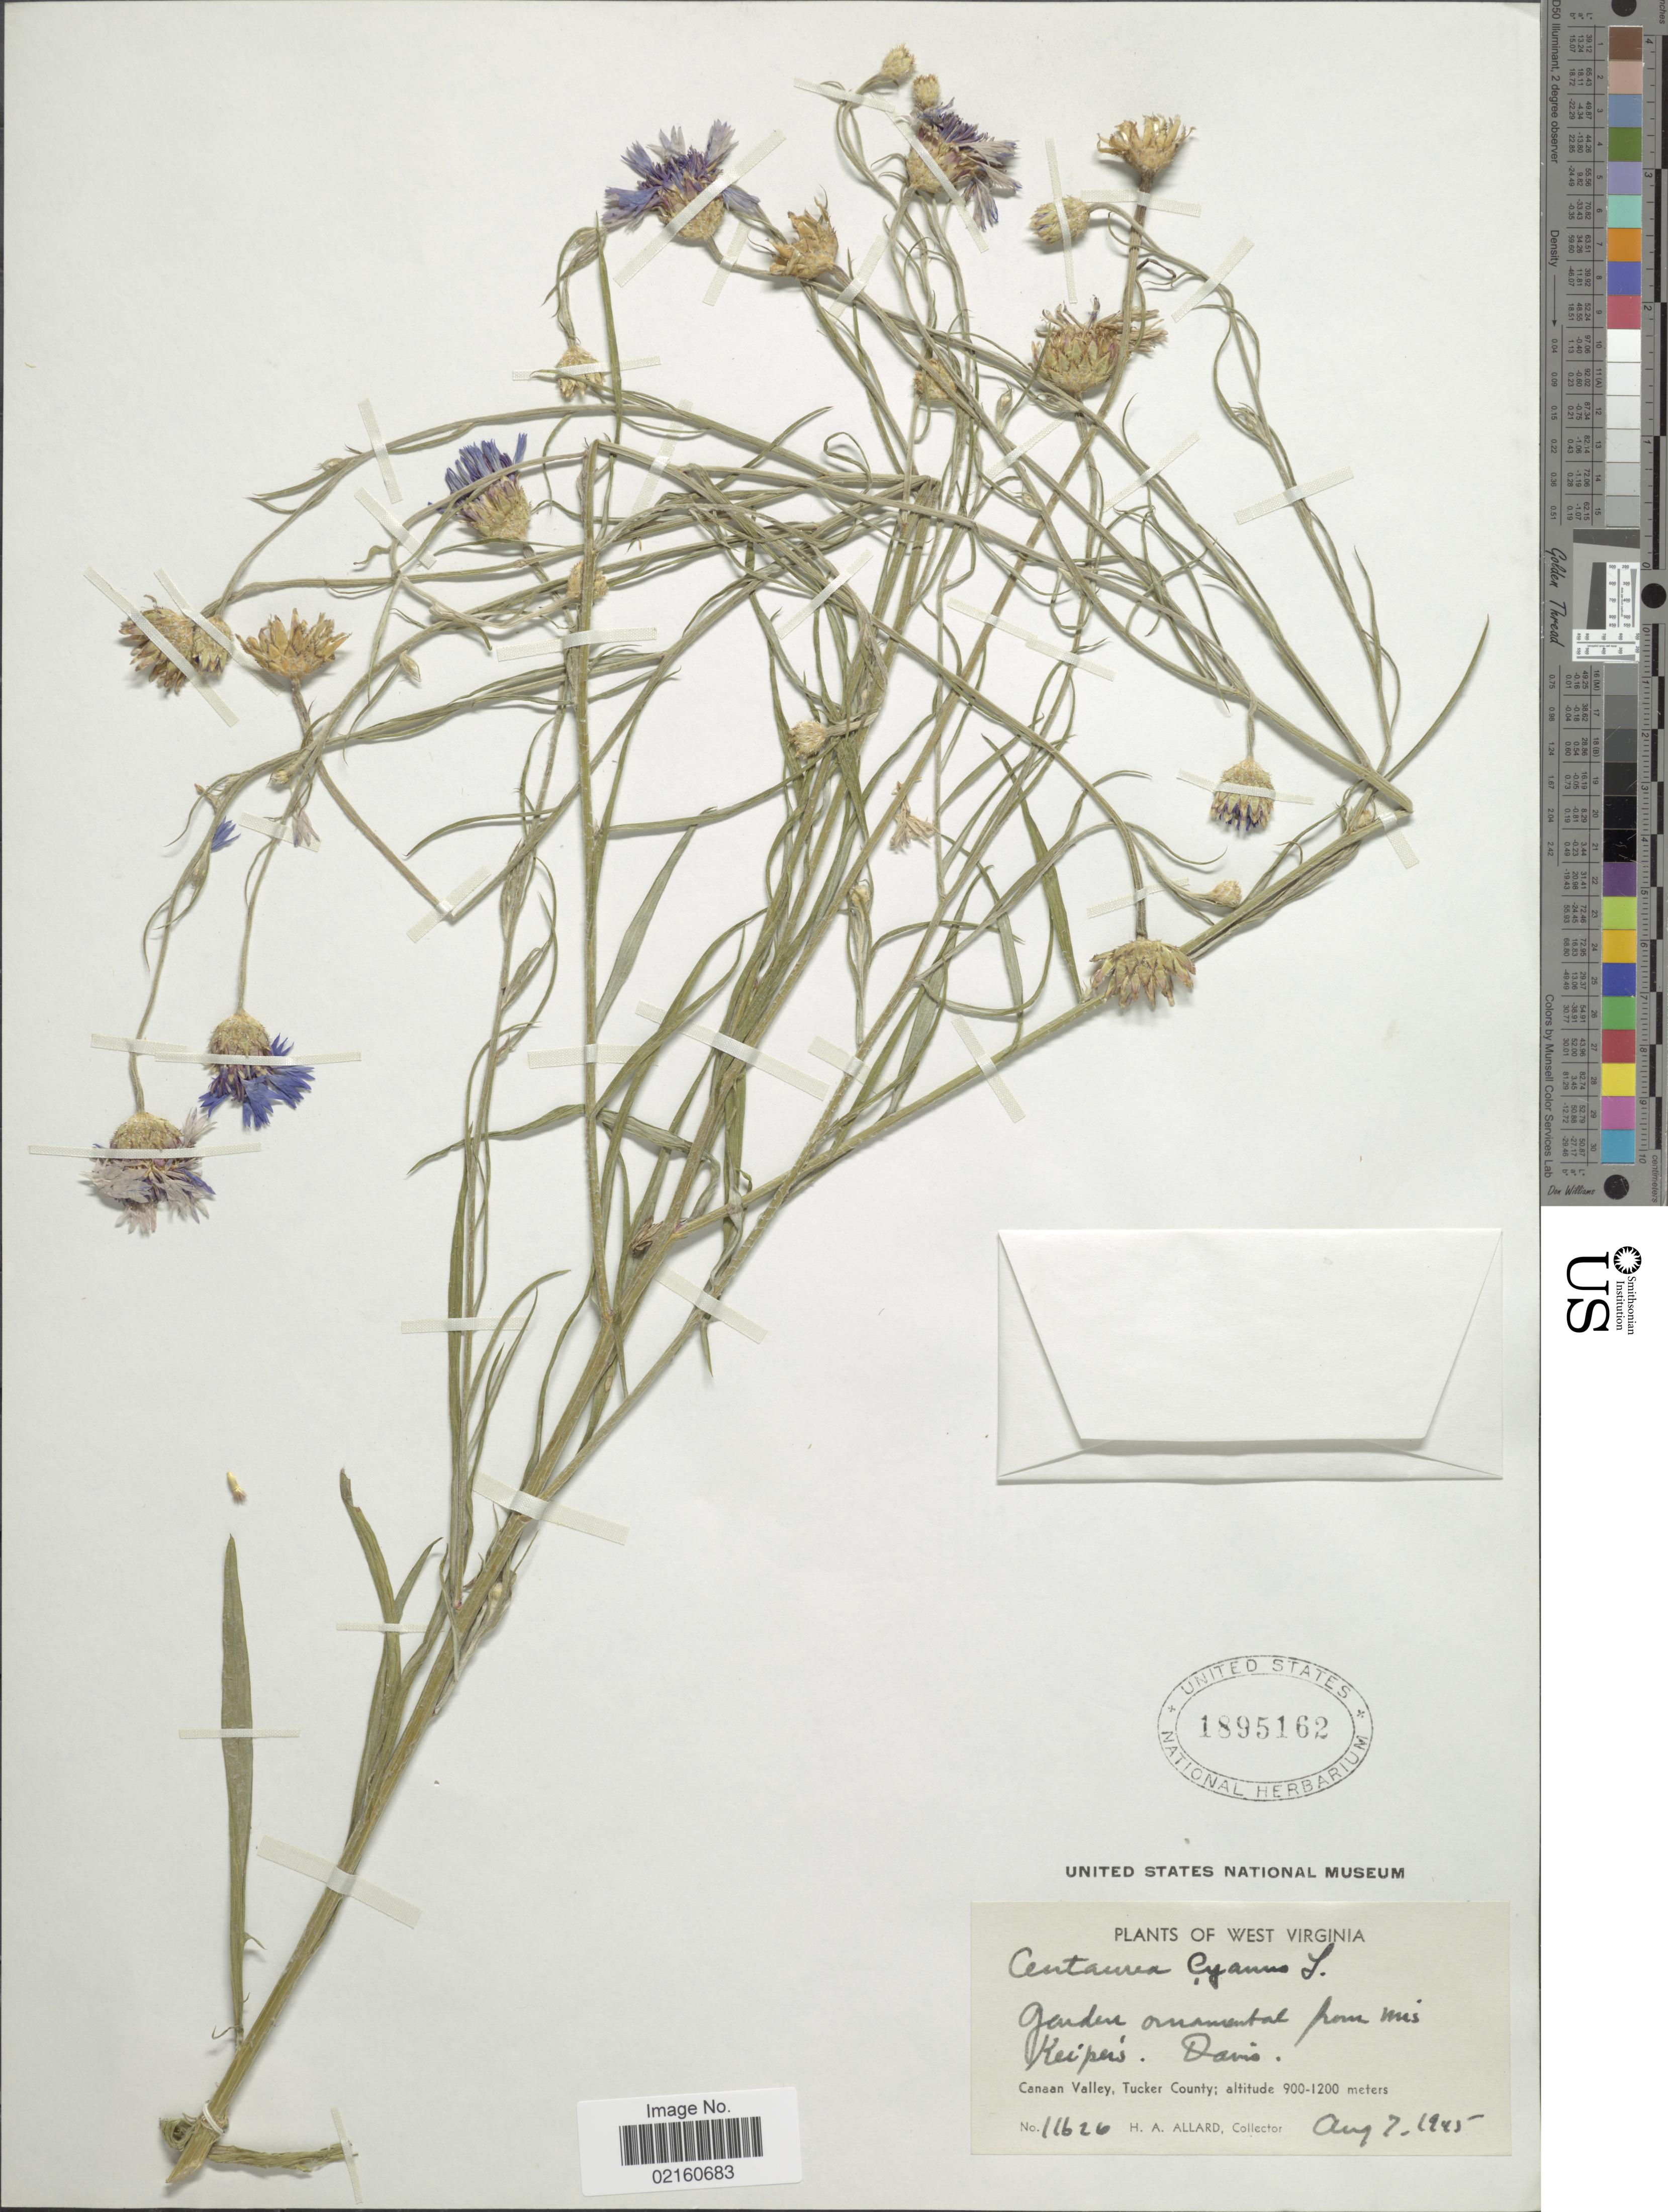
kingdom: Plantae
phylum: Tracheophyta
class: Magnoliopsida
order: Asterales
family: Asteraceae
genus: Centaurea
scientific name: Centaurea cyanus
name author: L.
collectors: H. A. Allard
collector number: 11626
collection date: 1945-08-07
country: United States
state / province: West Virginia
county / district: Tucker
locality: Garden ornamental from mis Keiper's. Davis. Canaan Valley, Tucker County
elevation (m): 900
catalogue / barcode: US 1895162